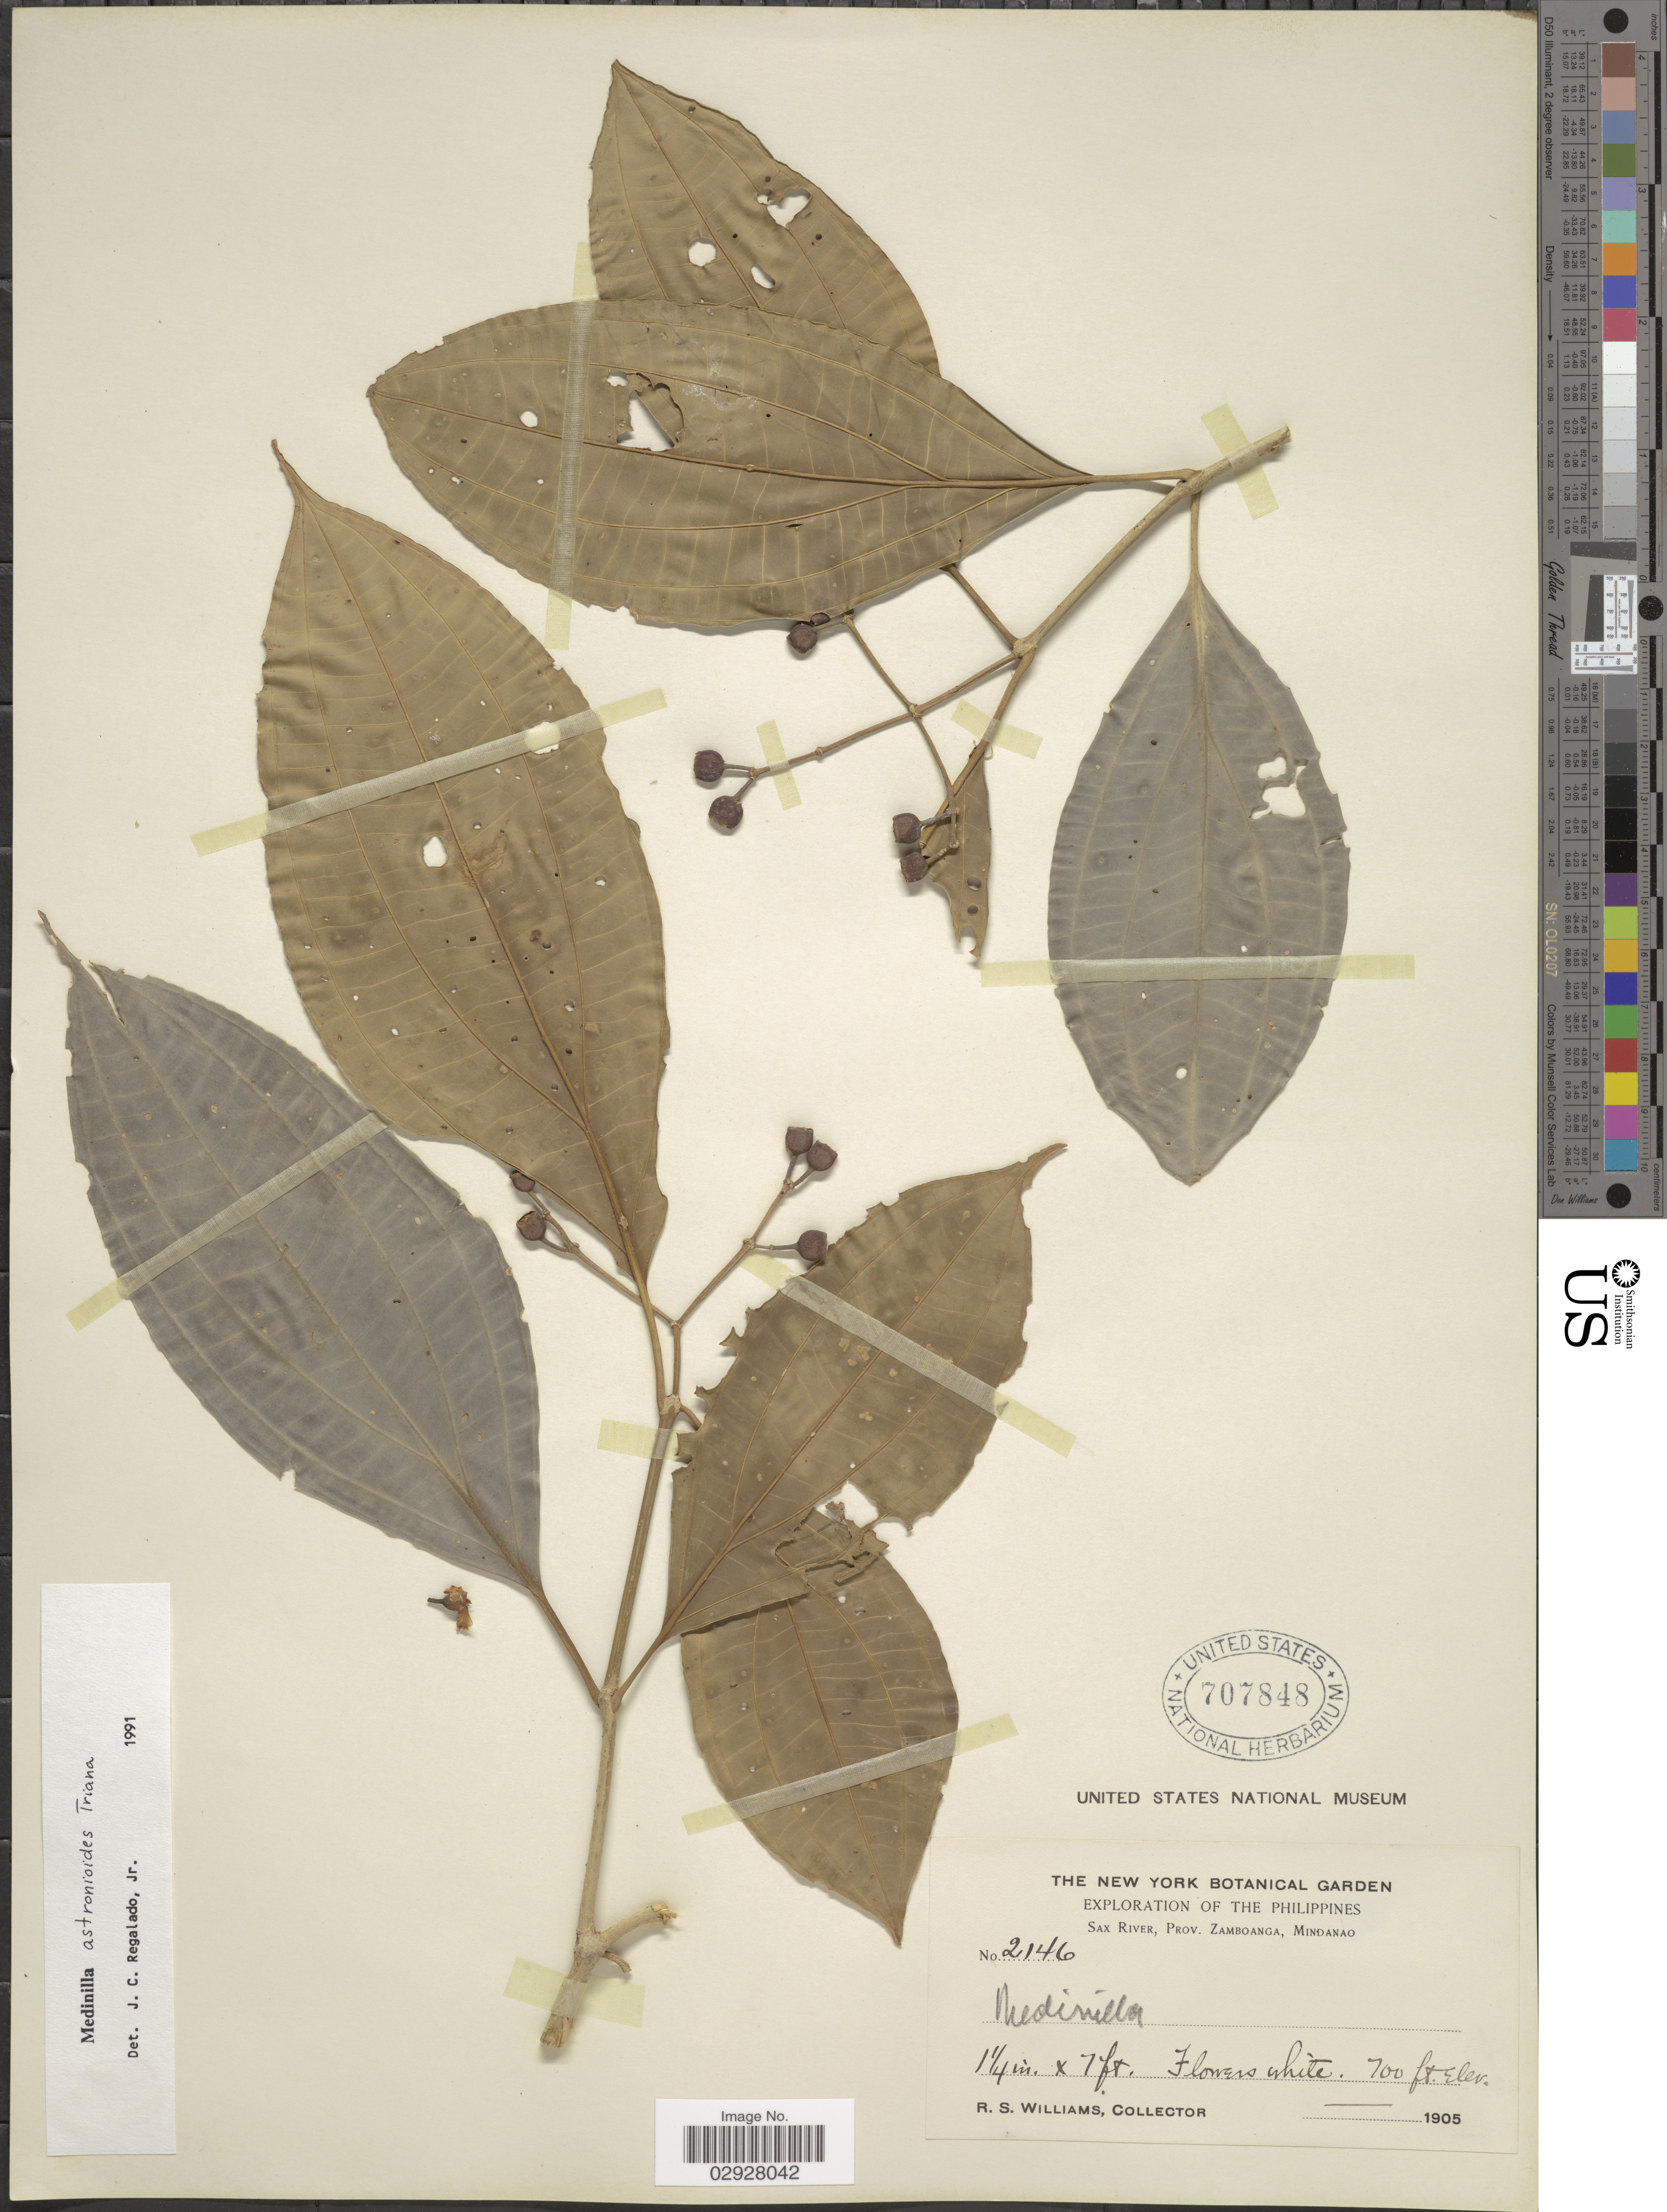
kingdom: Plantae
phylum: Tracheophyta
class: Magnoliopsida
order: Myrtales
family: Melastomataceae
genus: Medinilla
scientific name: Medinilla astronioides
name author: Triana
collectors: R. S. Williams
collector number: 2146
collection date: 1905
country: Philippines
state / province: Zamboanga Peninsula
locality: Sax River, Prov. Zamboanga, Mindanao.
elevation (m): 213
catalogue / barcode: US 707848